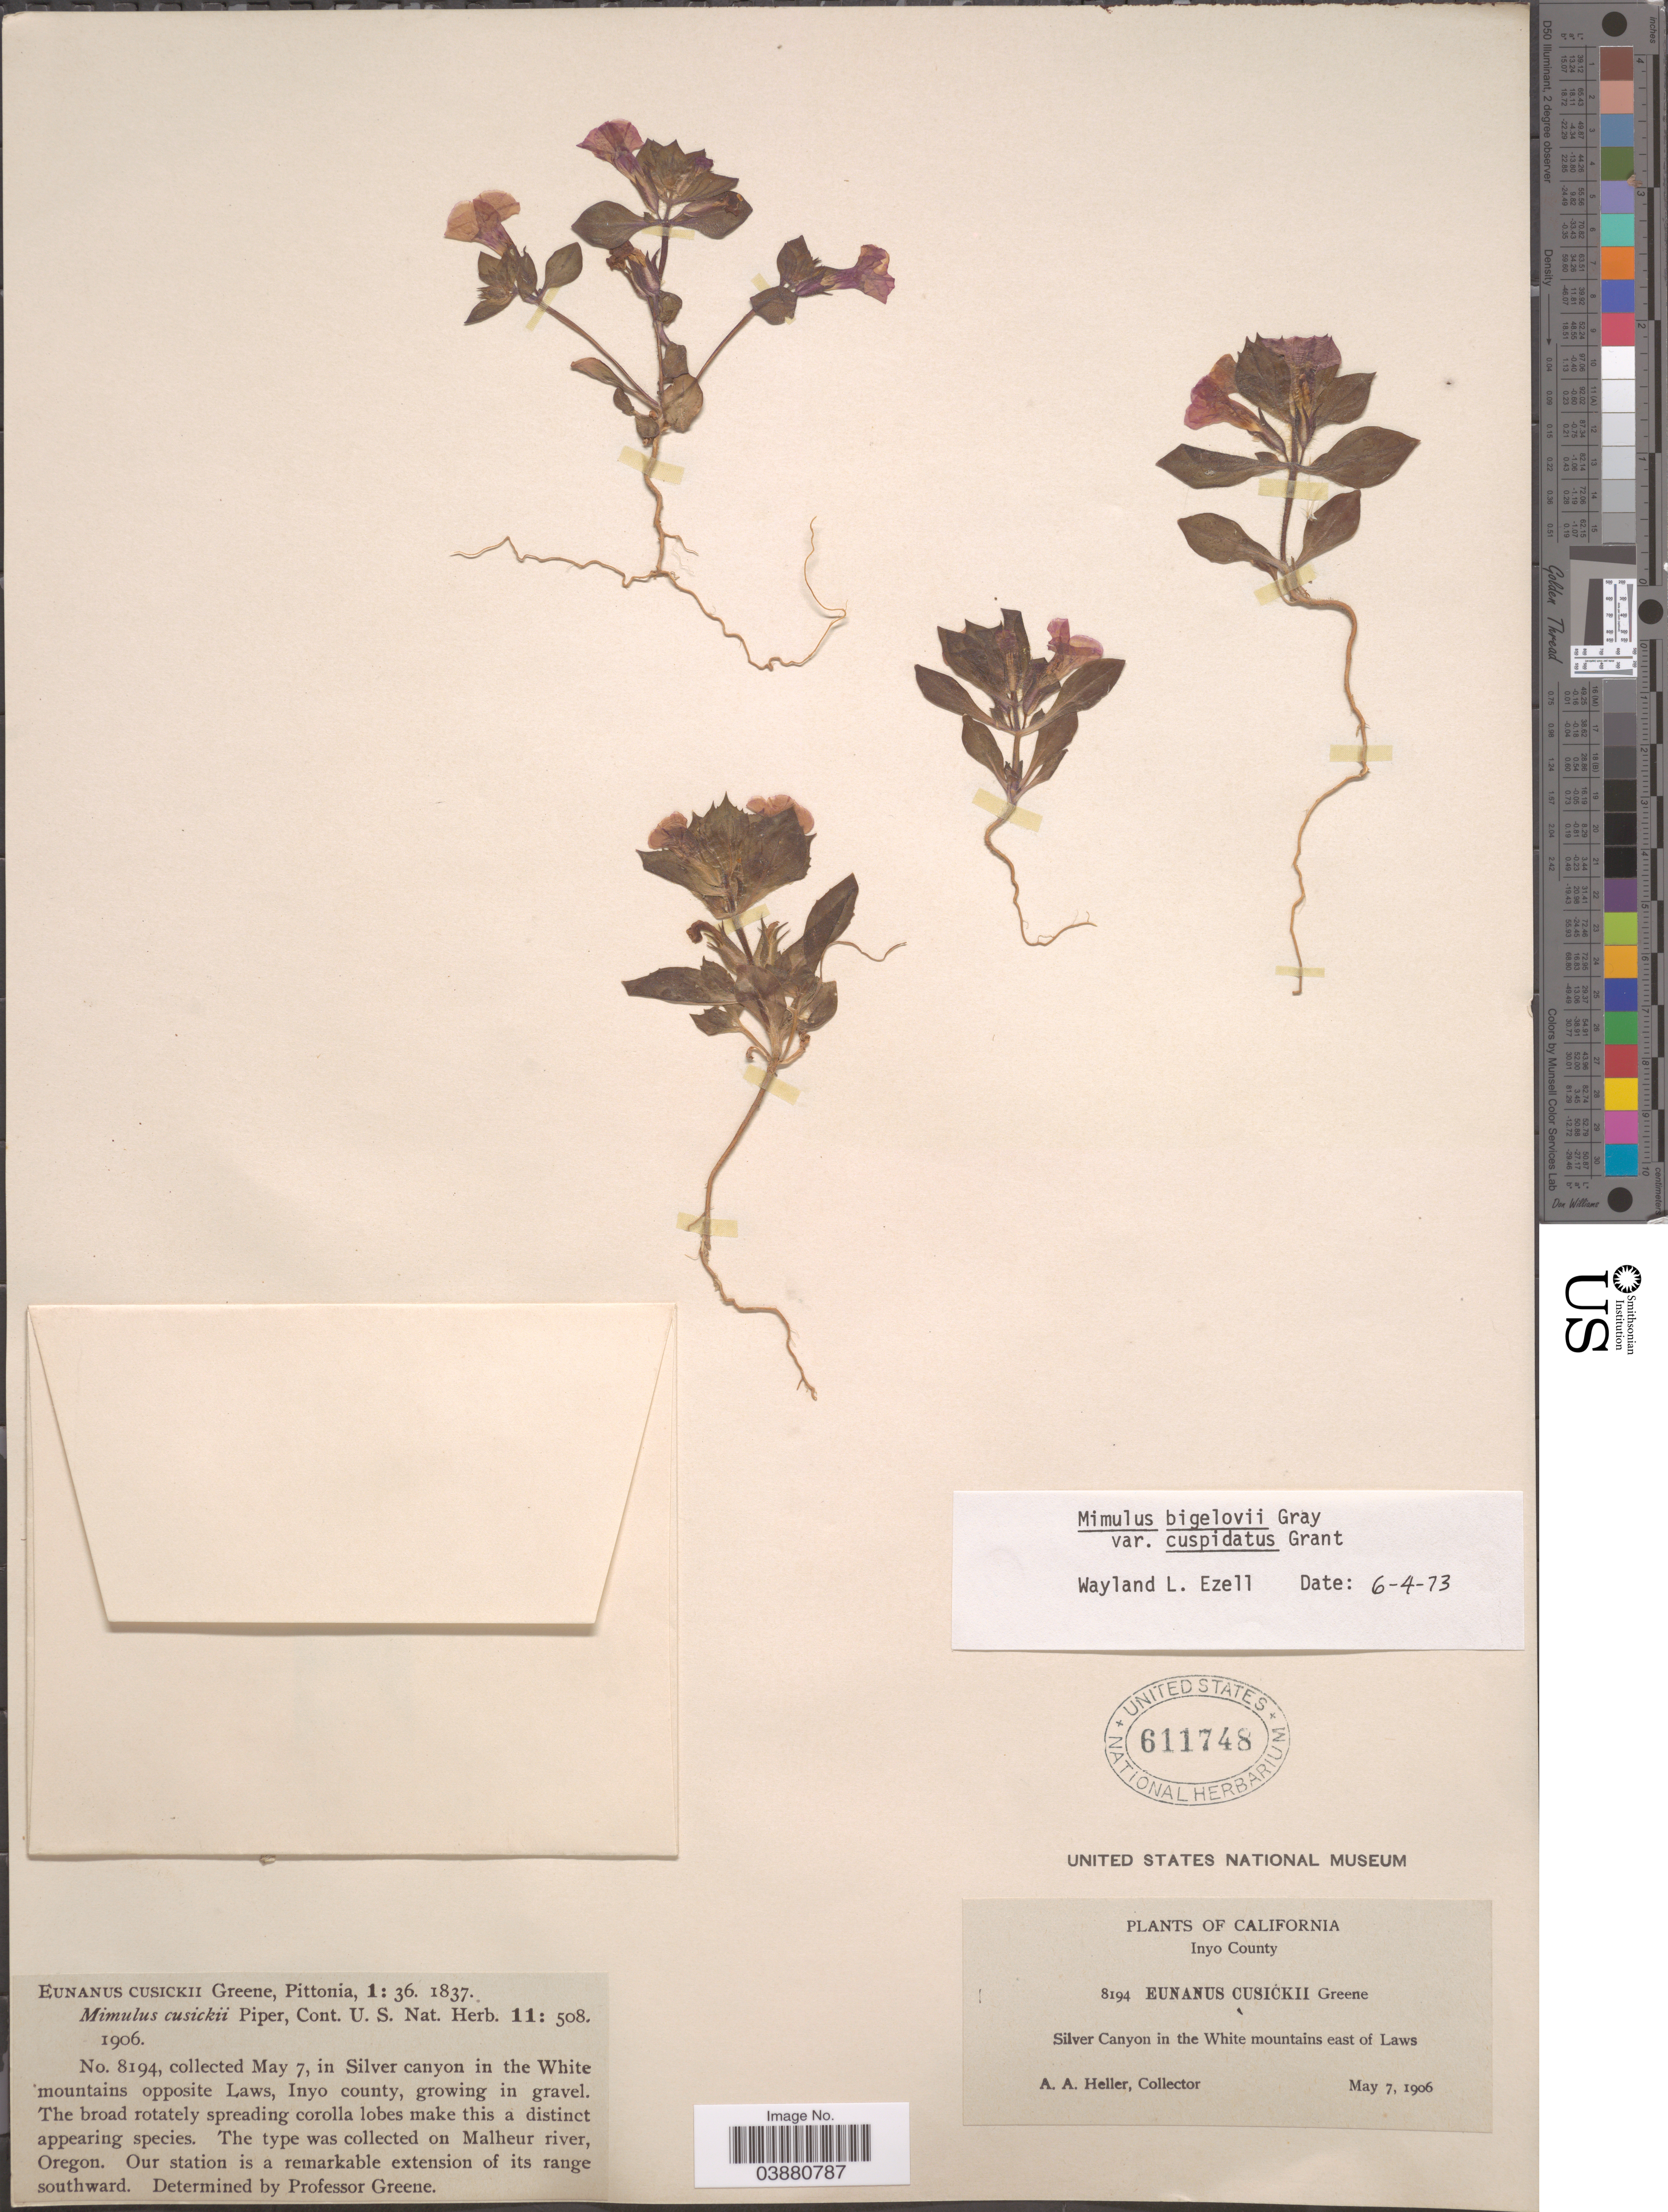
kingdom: Plantae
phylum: Tracheophyta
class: Magnoliopsida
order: Lamiales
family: Phrymaceae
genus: Mimulus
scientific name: Mimulus bigelovii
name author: (A. Gray) G.L. Nesom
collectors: A. A. Heller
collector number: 8194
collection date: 1906-05-07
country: United States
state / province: California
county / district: Inyo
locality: Inyo County. Silver Canyon in the White mountains east of Laws.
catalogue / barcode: US 611748